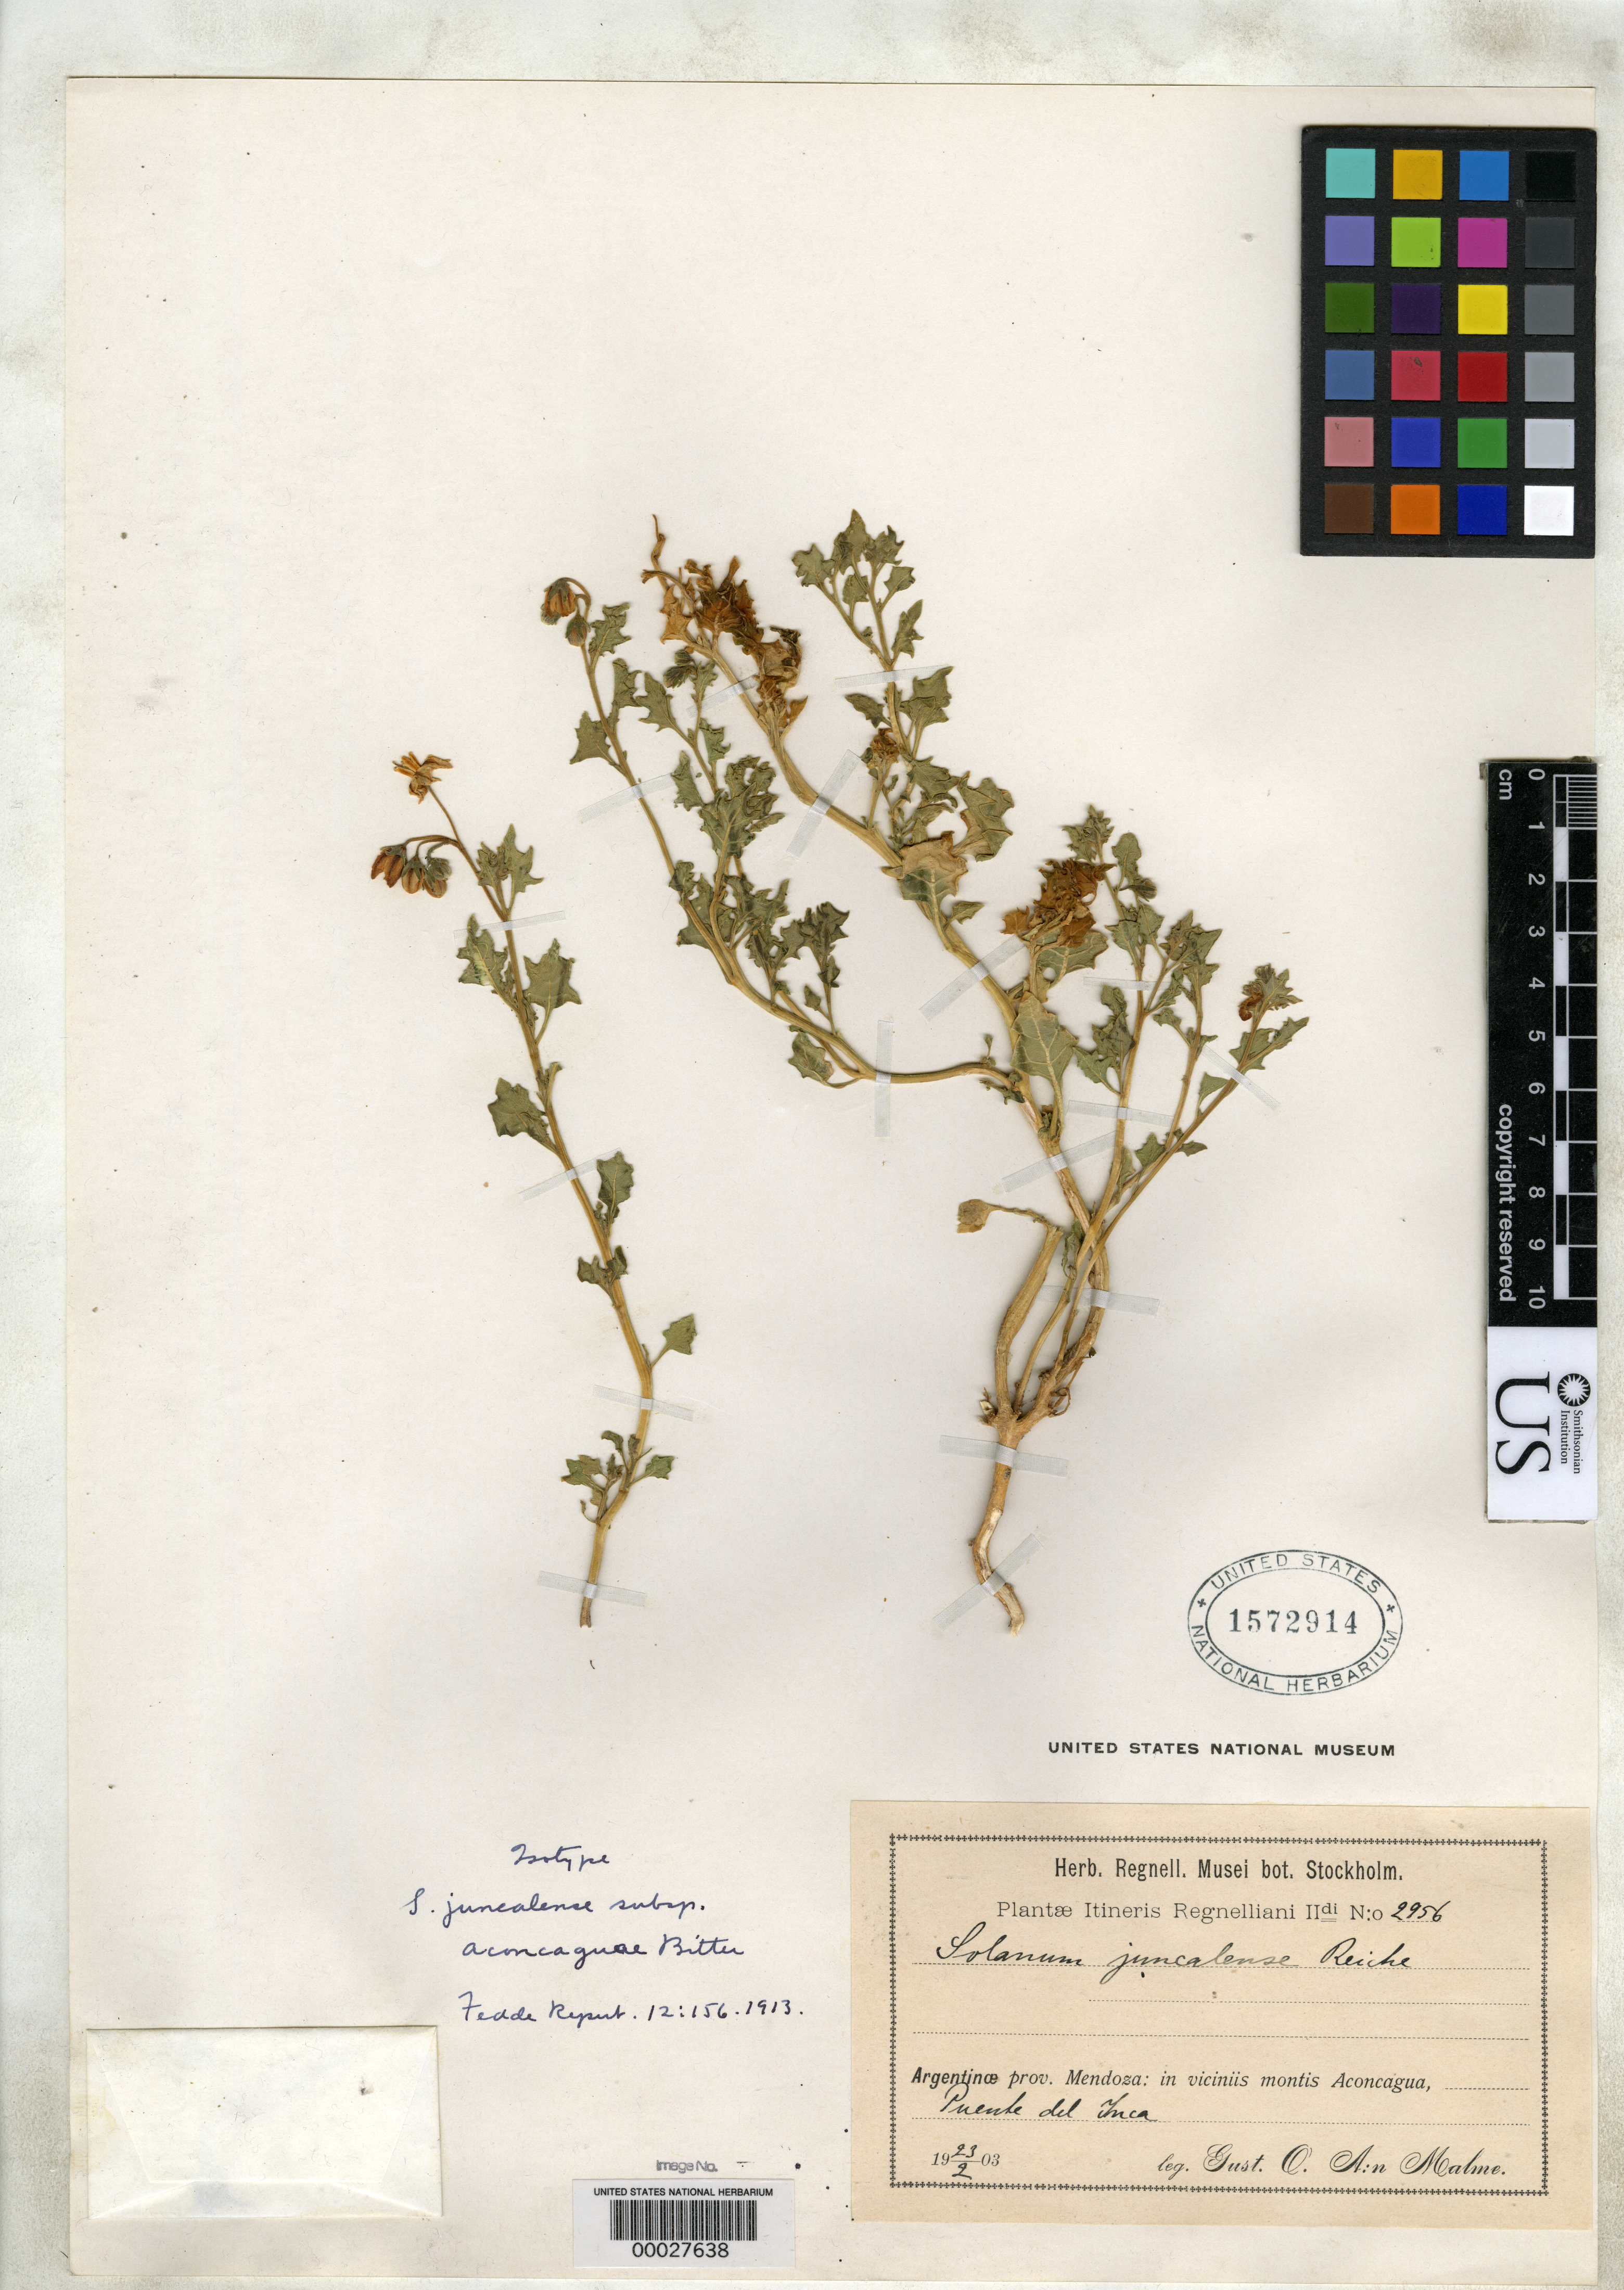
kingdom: Plantae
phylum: Tracheophyta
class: Magnoliopsida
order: Solanales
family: Solanaceae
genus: Solanum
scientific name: Solanum juncalense subsp. aconcaguae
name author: Bitter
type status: Isotype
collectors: G. O. A. Malme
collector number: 2956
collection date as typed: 23 Feb 1903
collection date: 1903-02-23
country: Argentina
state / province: Mendoza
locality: Aconcagua.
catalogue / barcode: US 1572914